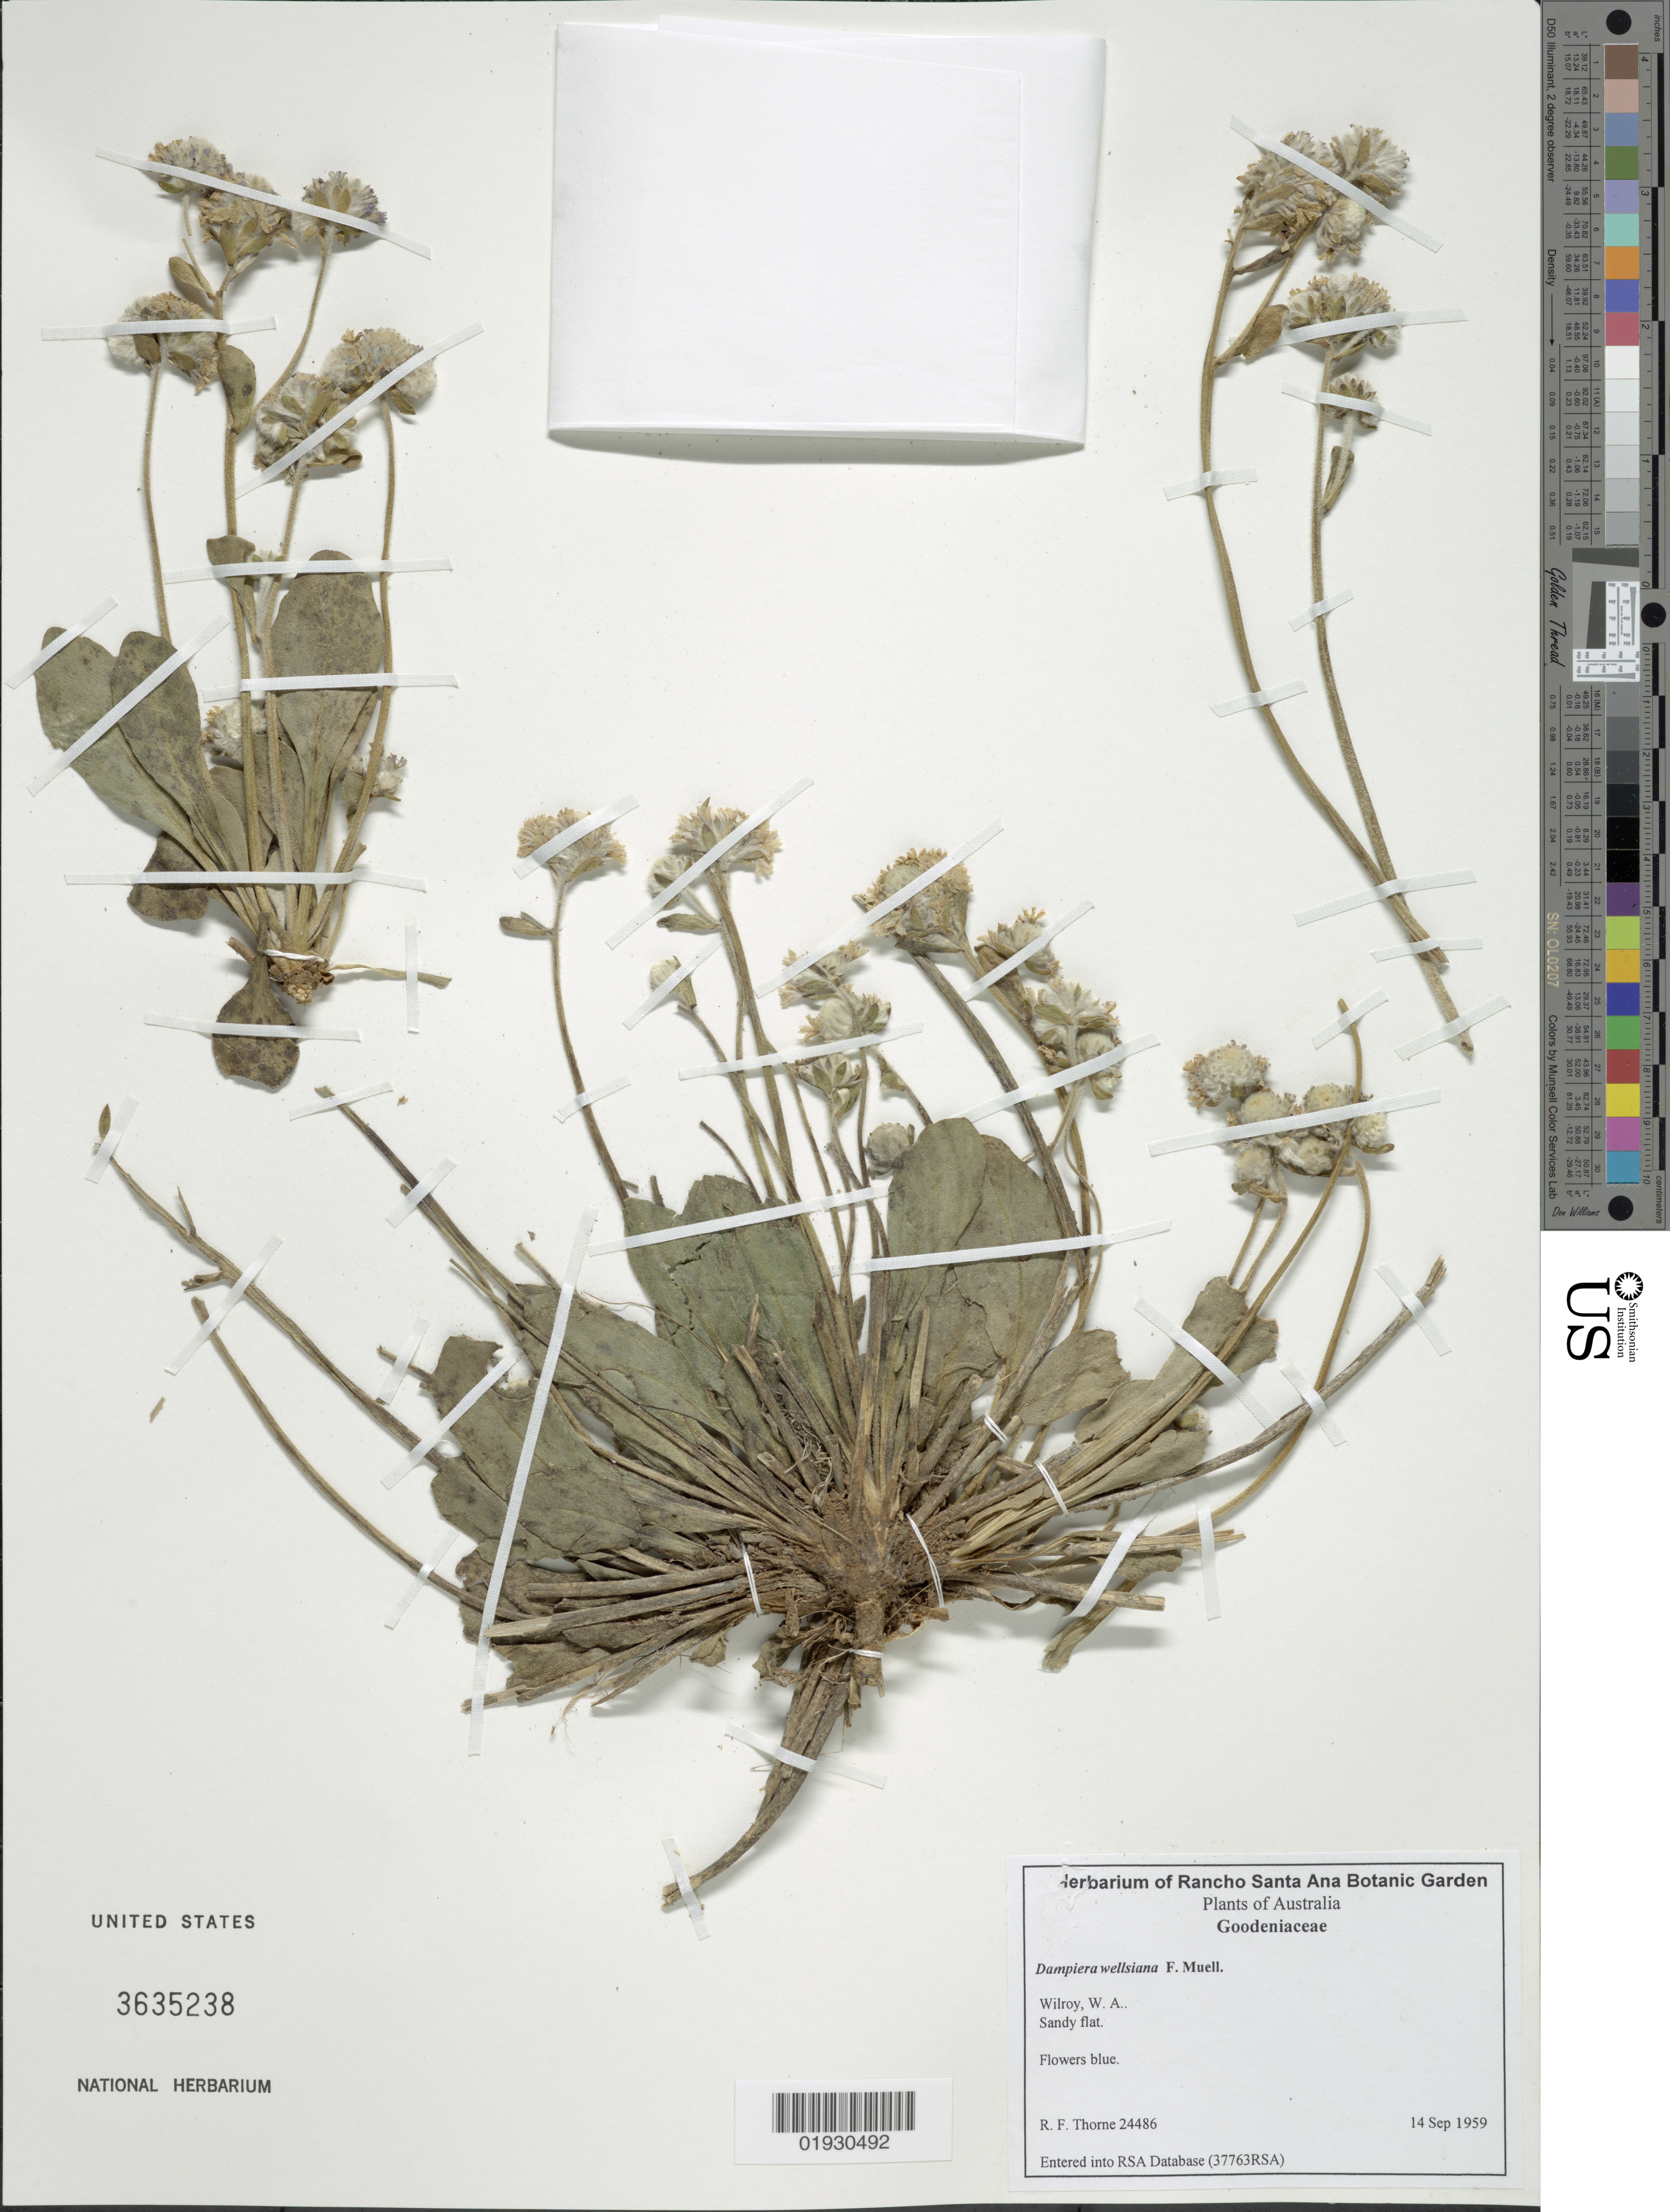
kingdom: Plantae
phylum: Tracheophyta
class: Magnoliopsida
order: Asterales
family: Goodeniaceae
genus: Dampiera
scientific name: Dampiera sp.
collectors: R. F. Thorne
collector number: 24486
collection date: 1959-09-14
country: Australia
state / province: Western Australia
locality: Wilroy.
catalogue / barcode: US 3635238